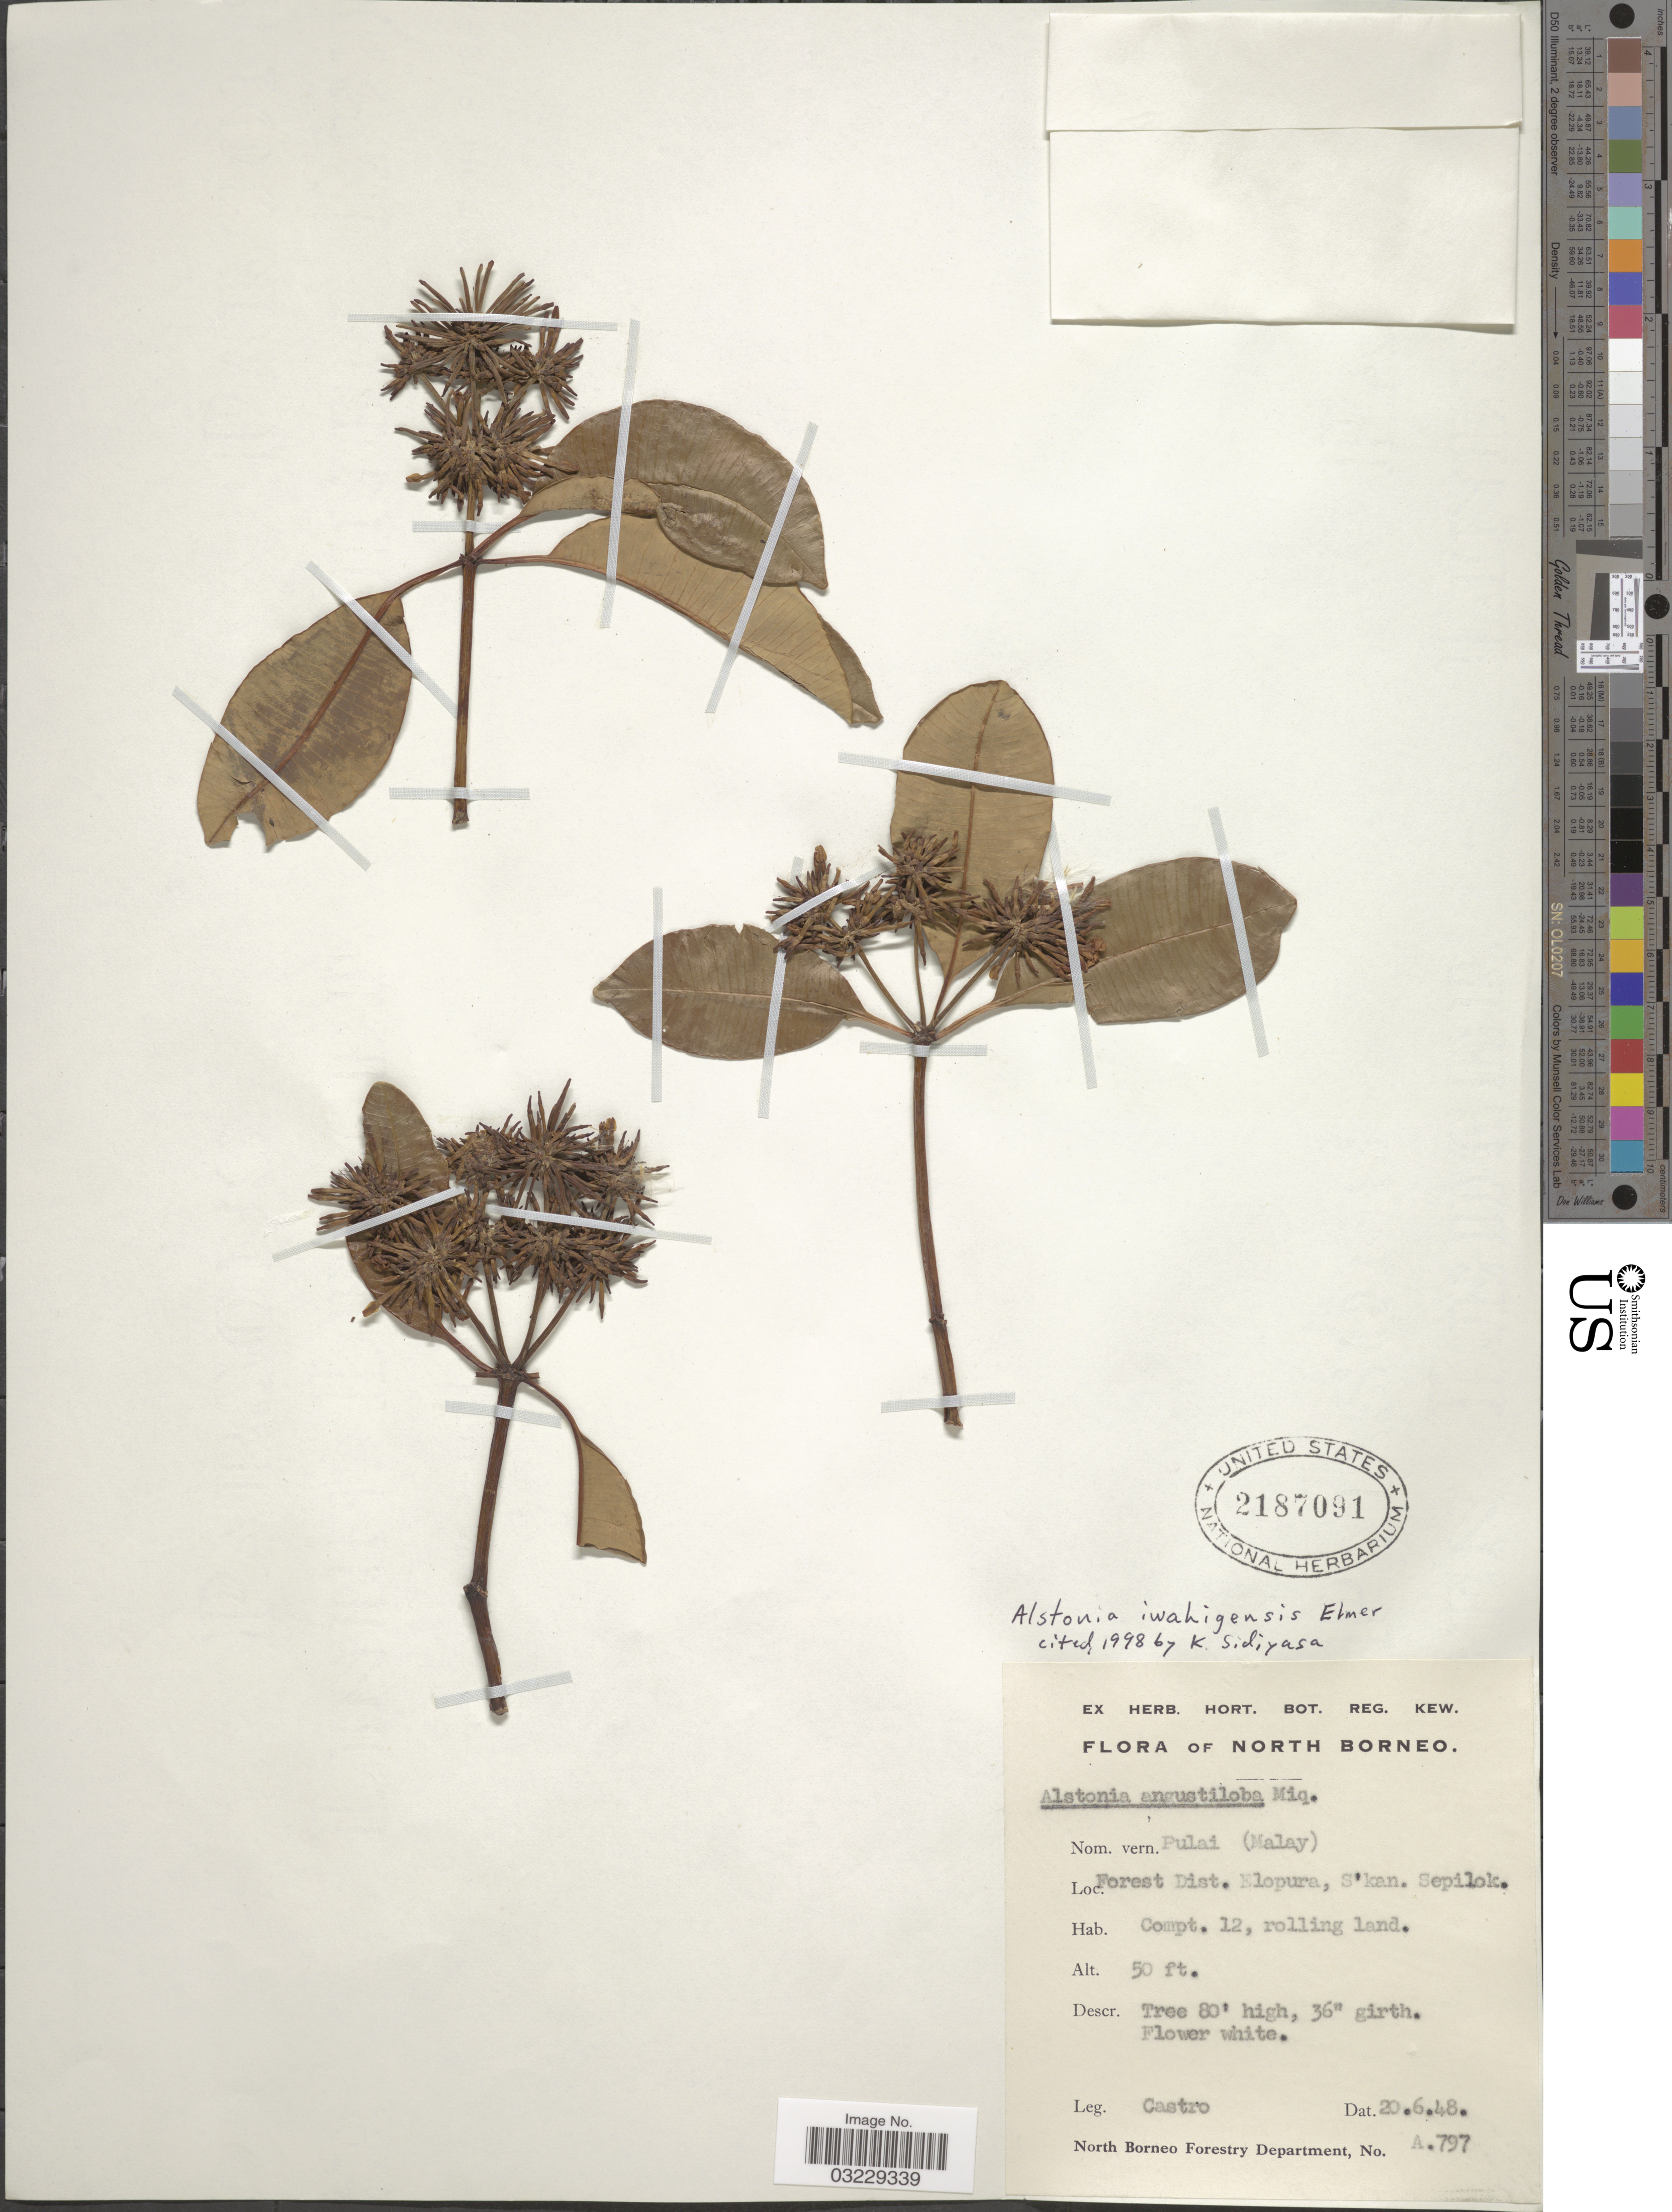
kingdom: Plantae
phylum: Tracheophyta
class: Magnoliopsida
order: Gentianales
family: Apocynaceae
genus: Alstonia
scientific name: Alstonia iwahigensis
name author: Elmer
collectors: -. Castro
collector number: A797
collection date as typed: Transcribed d/m/y: 20/6/48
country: Malaysia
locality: North Borneo. Forest Dist. Elopura, S'kan. Sepilok. Compt. 12, rolling land.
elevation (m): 15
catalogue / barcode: US 2187091